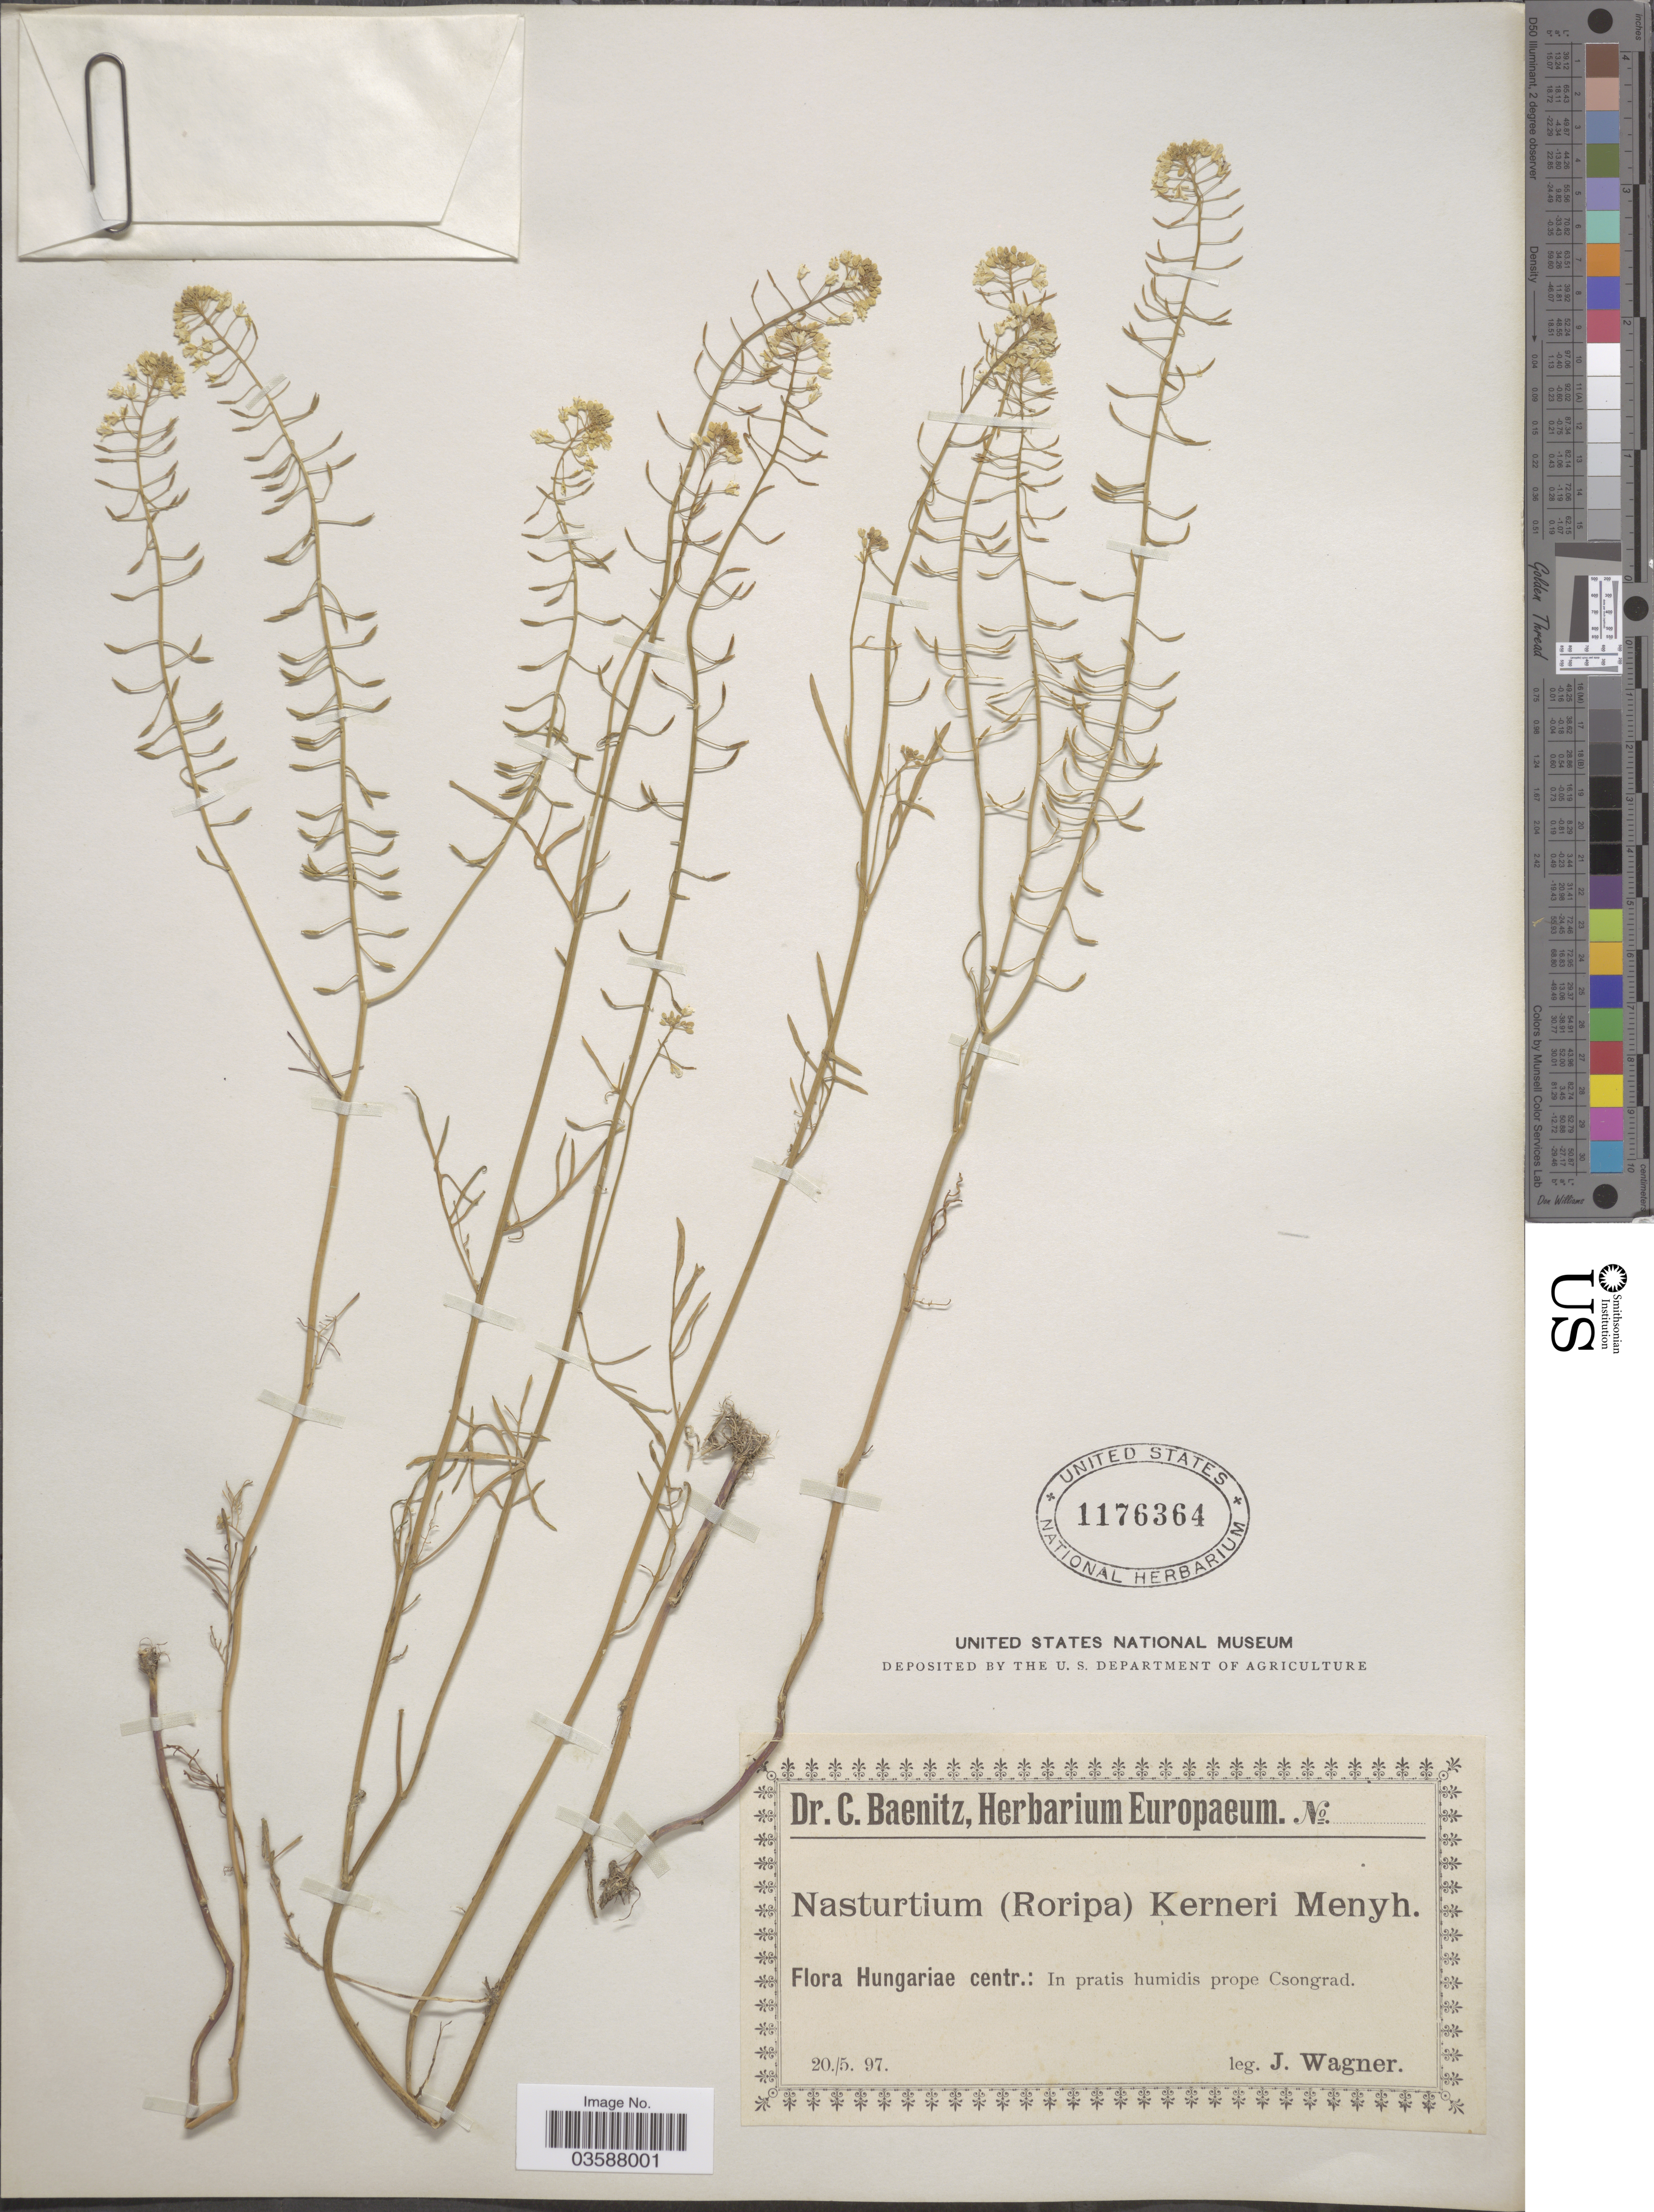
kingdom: Plantae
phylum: Tracheophyta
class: Magnoliopsida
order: Brassicales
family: Brassicaceae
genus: Rorippa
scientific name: Rorippa kerneri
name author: Menyh.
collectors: J. Wagner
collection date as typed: Transcribed d/m/y: 20/5/97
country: Hungary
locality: Hungariae centr.: In pratis humidis prope Csongrad.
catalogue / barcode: US 1176364